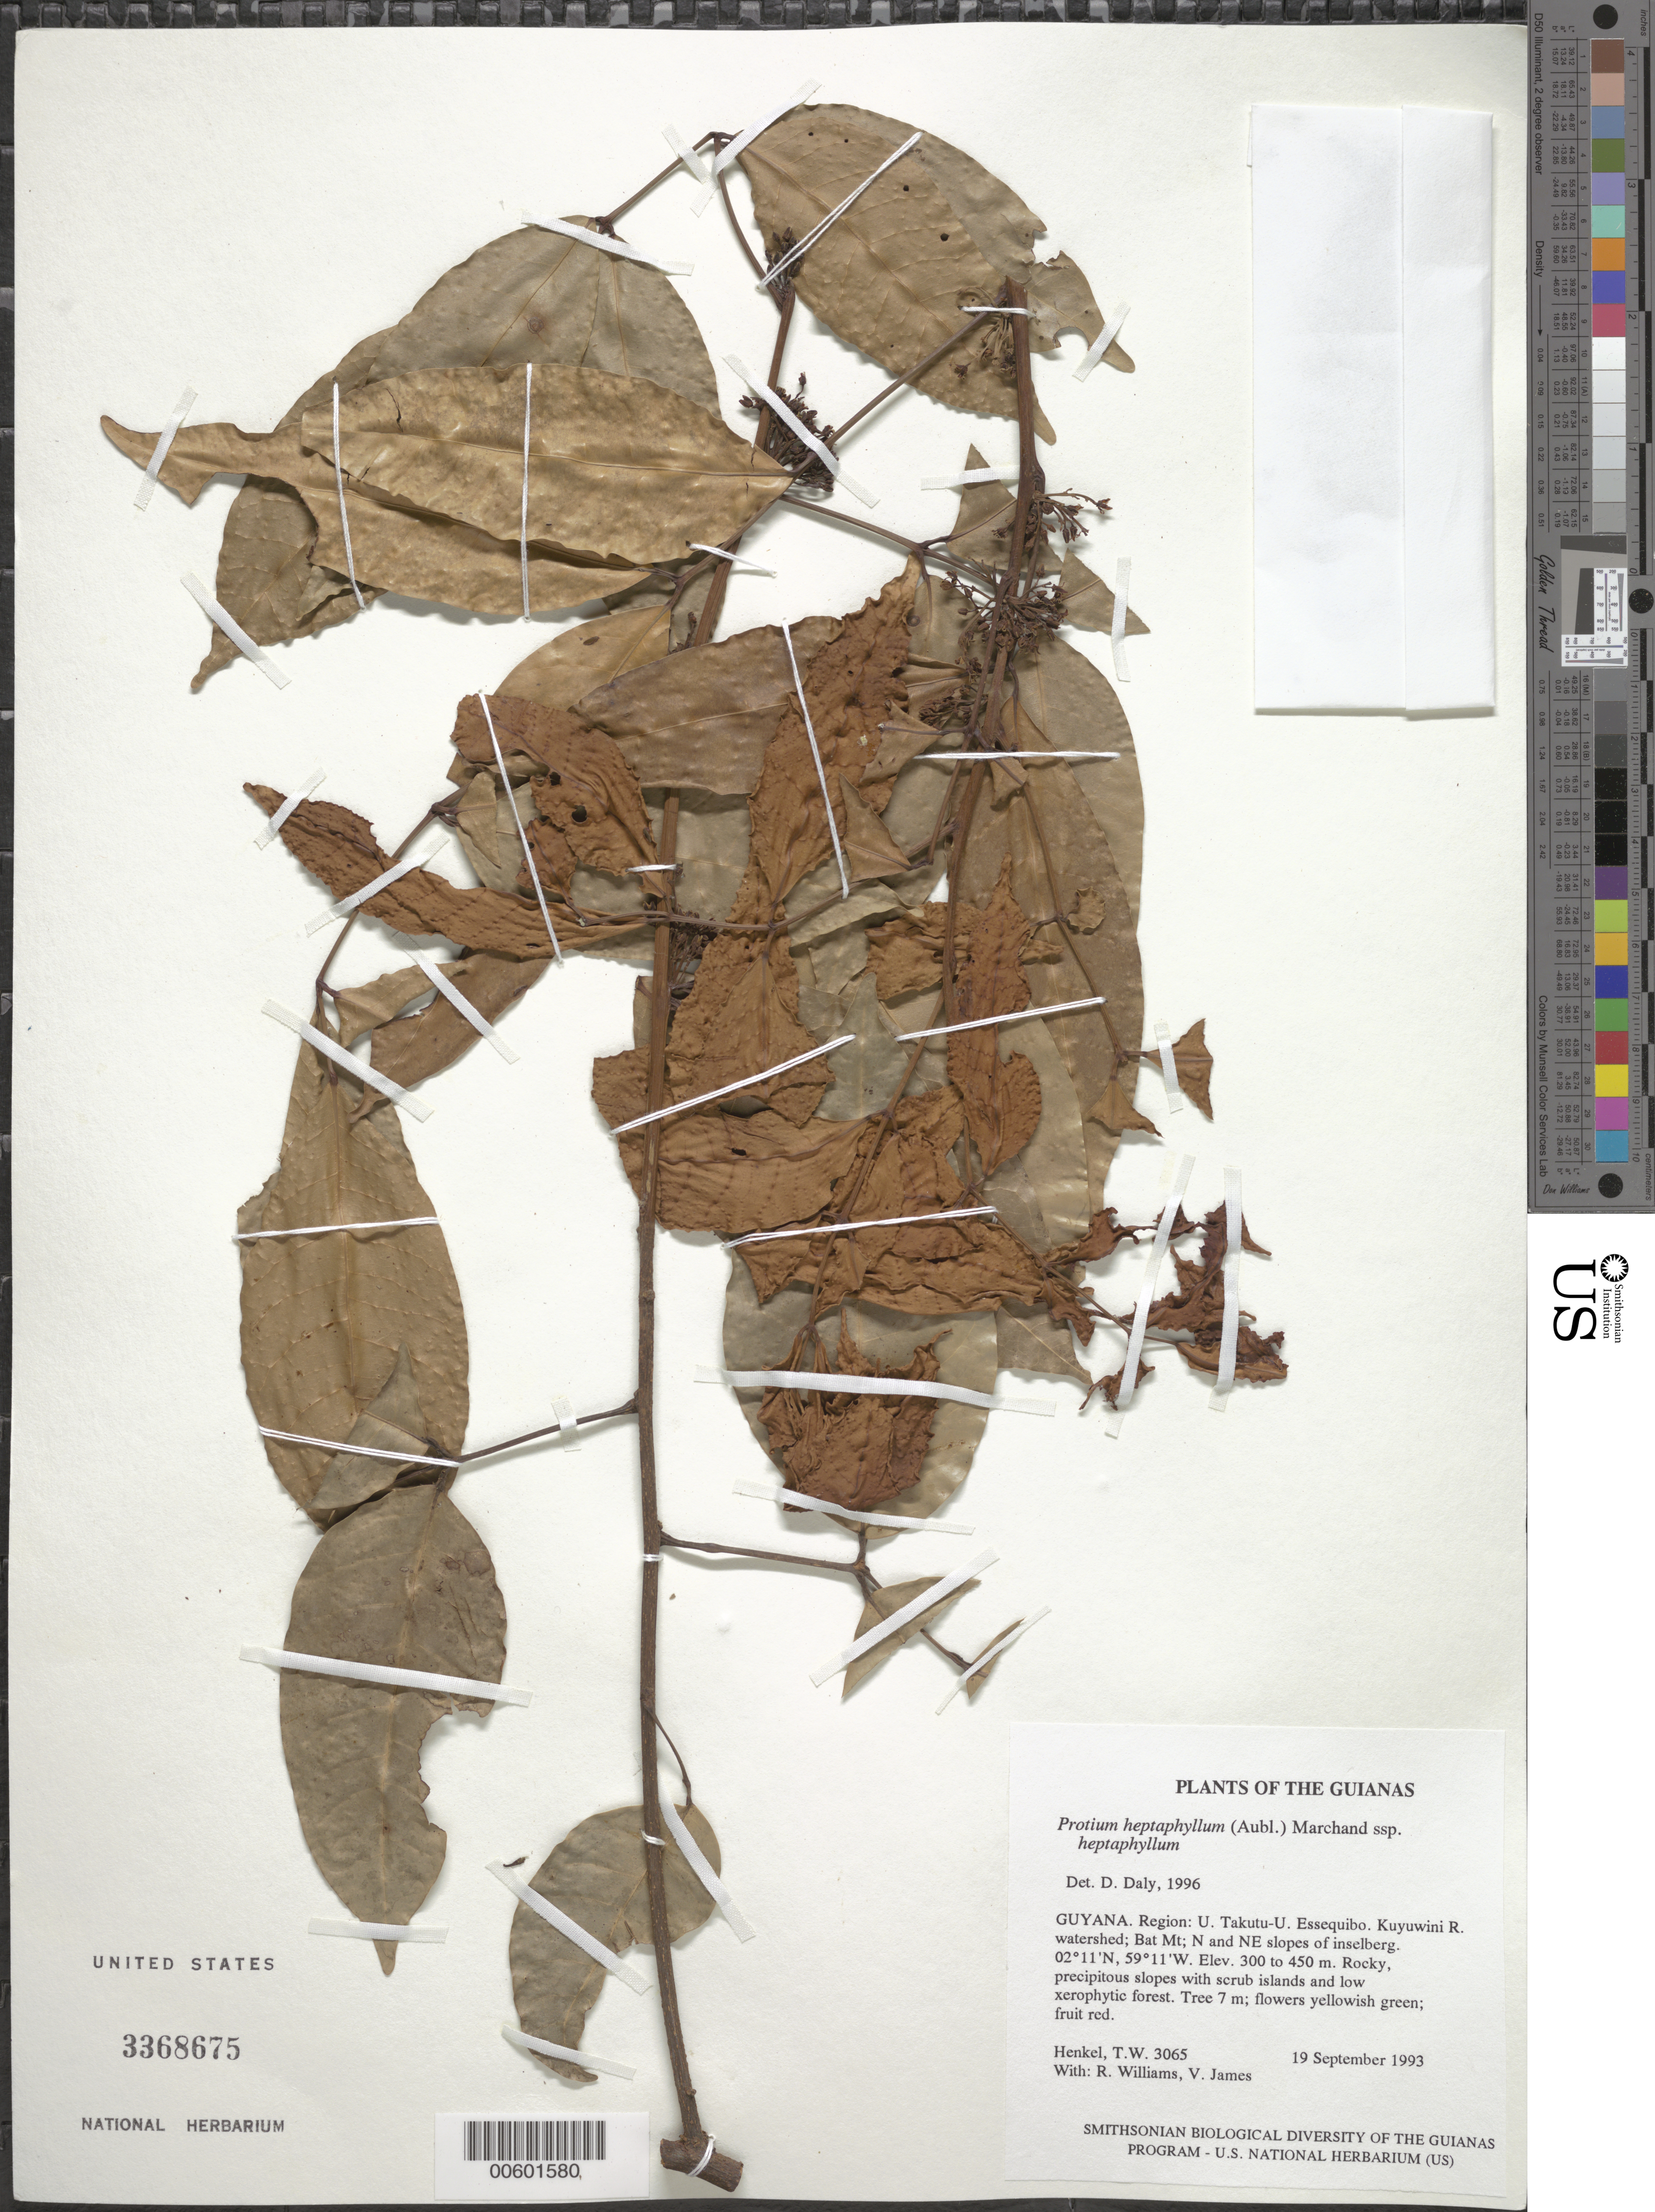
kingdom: Plantae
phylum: Tracheophyta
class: Magnoliopsida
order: Sapindales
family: Burseraceae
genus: Protium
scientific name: Protium heptaphyllum subsp. heptaphyllum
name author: (Aubl.) Marchand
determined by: Daly, D. C.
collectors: T. Henkel, R. Williams & V. James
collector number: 3065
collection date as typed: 19 September 1993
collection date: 1993-09-19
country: Guyana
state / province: U. Takutu-U. Essequibo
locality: Kuyuwini R. watershed; Bat Mt; N and NE slopes of inselberg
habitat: Rocky, precipitous slopes with scrub islands and low xerophytic forest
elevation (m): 300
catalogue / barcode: US 3368675